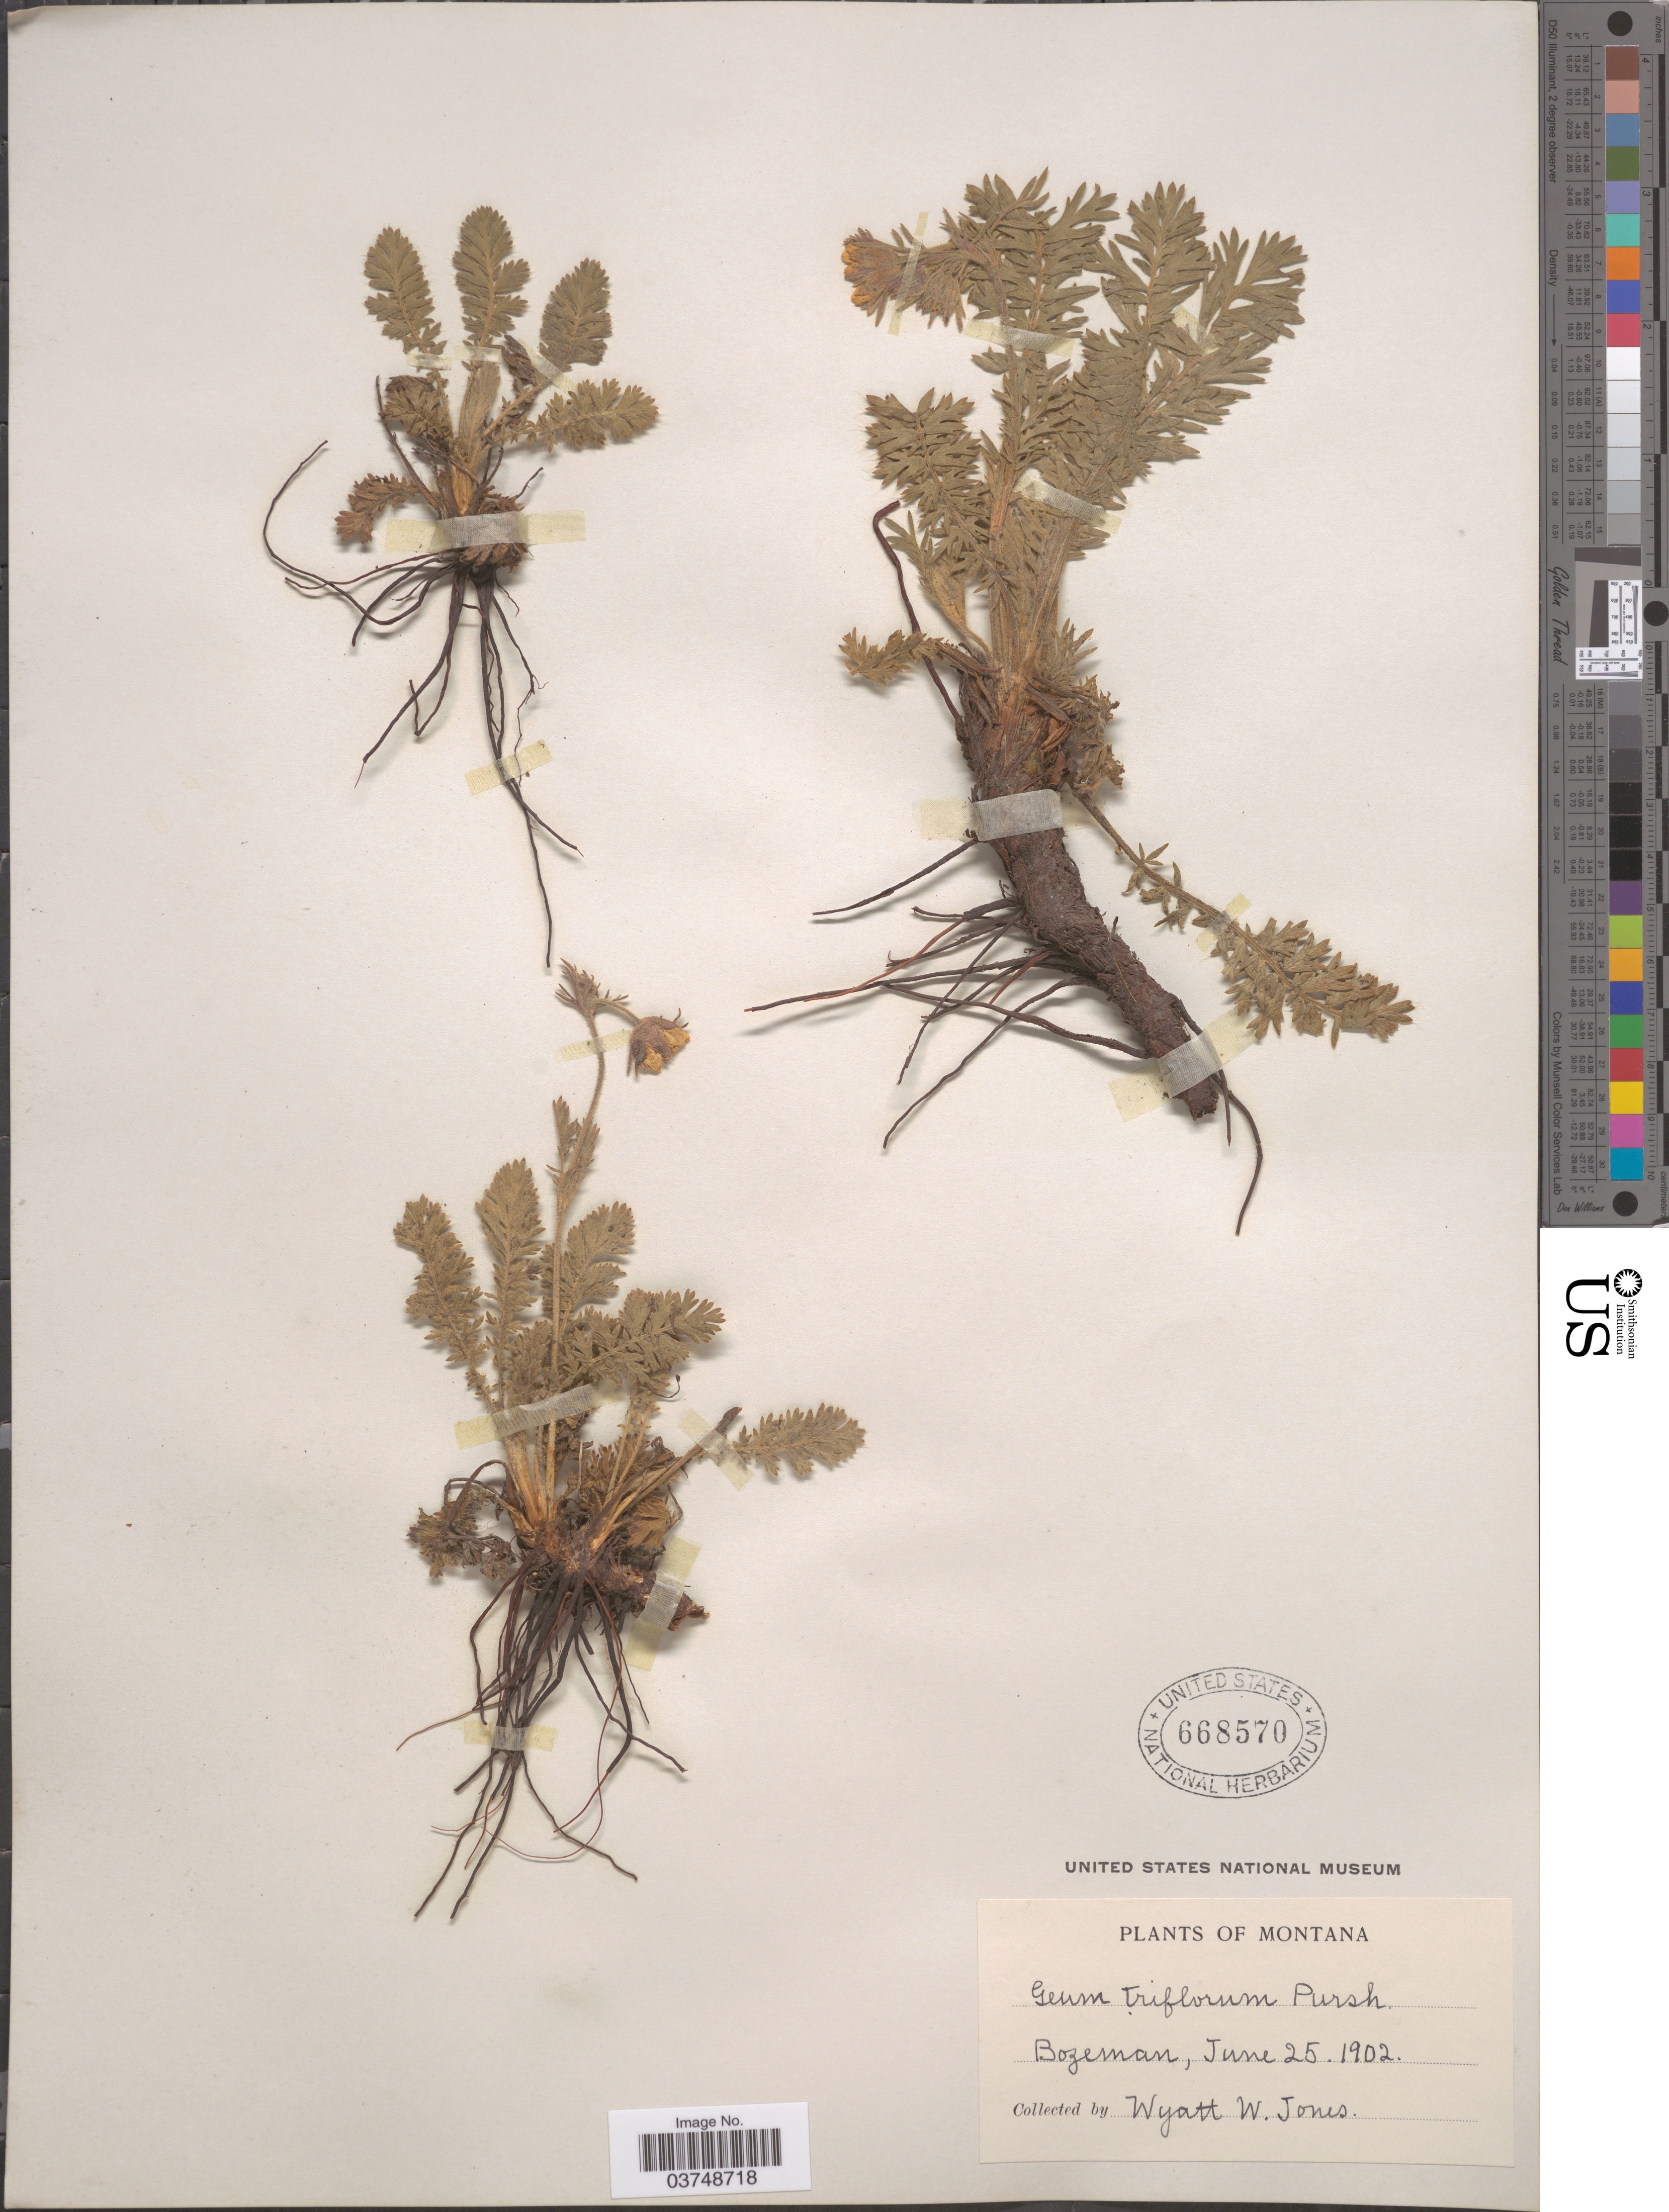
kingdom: Plantae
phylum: Tracheophyta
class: Magnoliopsida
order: Rosales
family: Rosaceae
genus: Geum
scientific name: Geum triflorum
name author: Pursh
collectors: W. W. Jones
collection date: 1902-06-25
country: United States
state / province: Montana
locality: Bozeman.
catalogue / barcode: US 668570